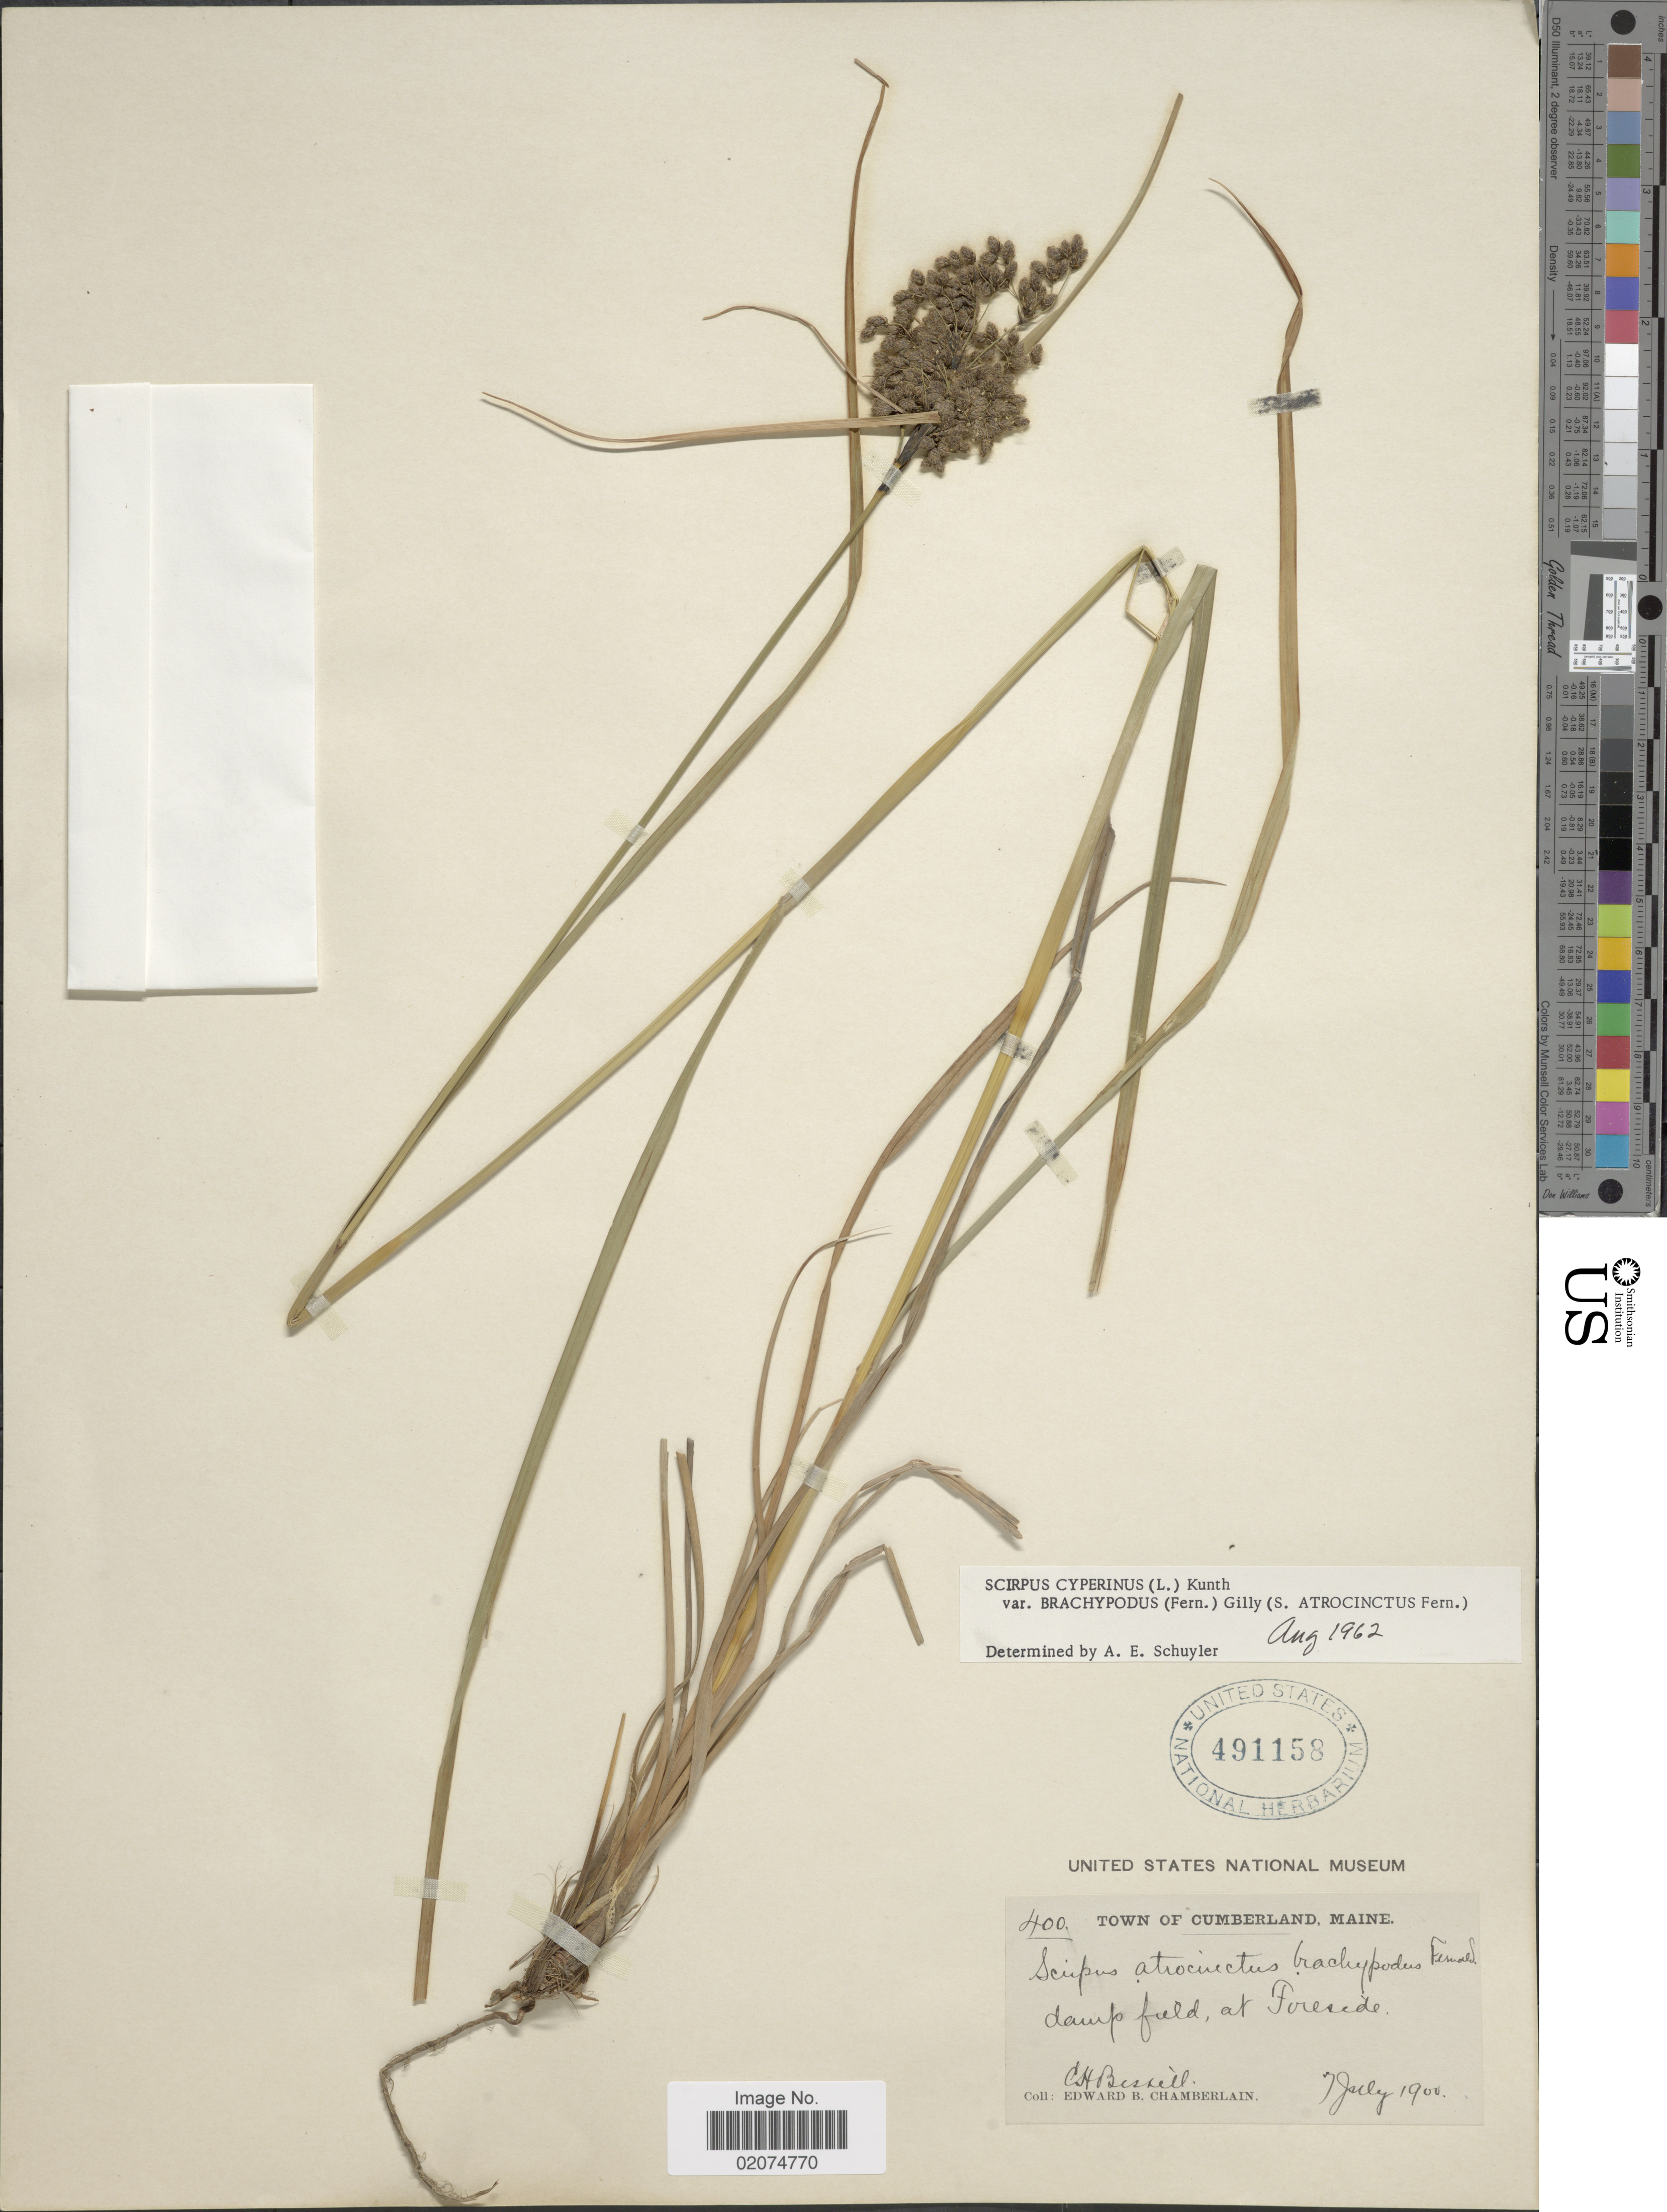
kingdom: Plantae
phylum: Tracheophyta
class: Liliopsida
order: Poales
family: Cyperaceae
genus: Scirpus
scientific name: Scirpus atrocinctus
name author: Fernald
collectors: C. Bissell & E. Chamberlain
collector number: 400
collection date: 1900-07-07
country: United States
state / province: Maine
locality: Town of Cumberland, Foreside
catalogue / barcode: US 491158